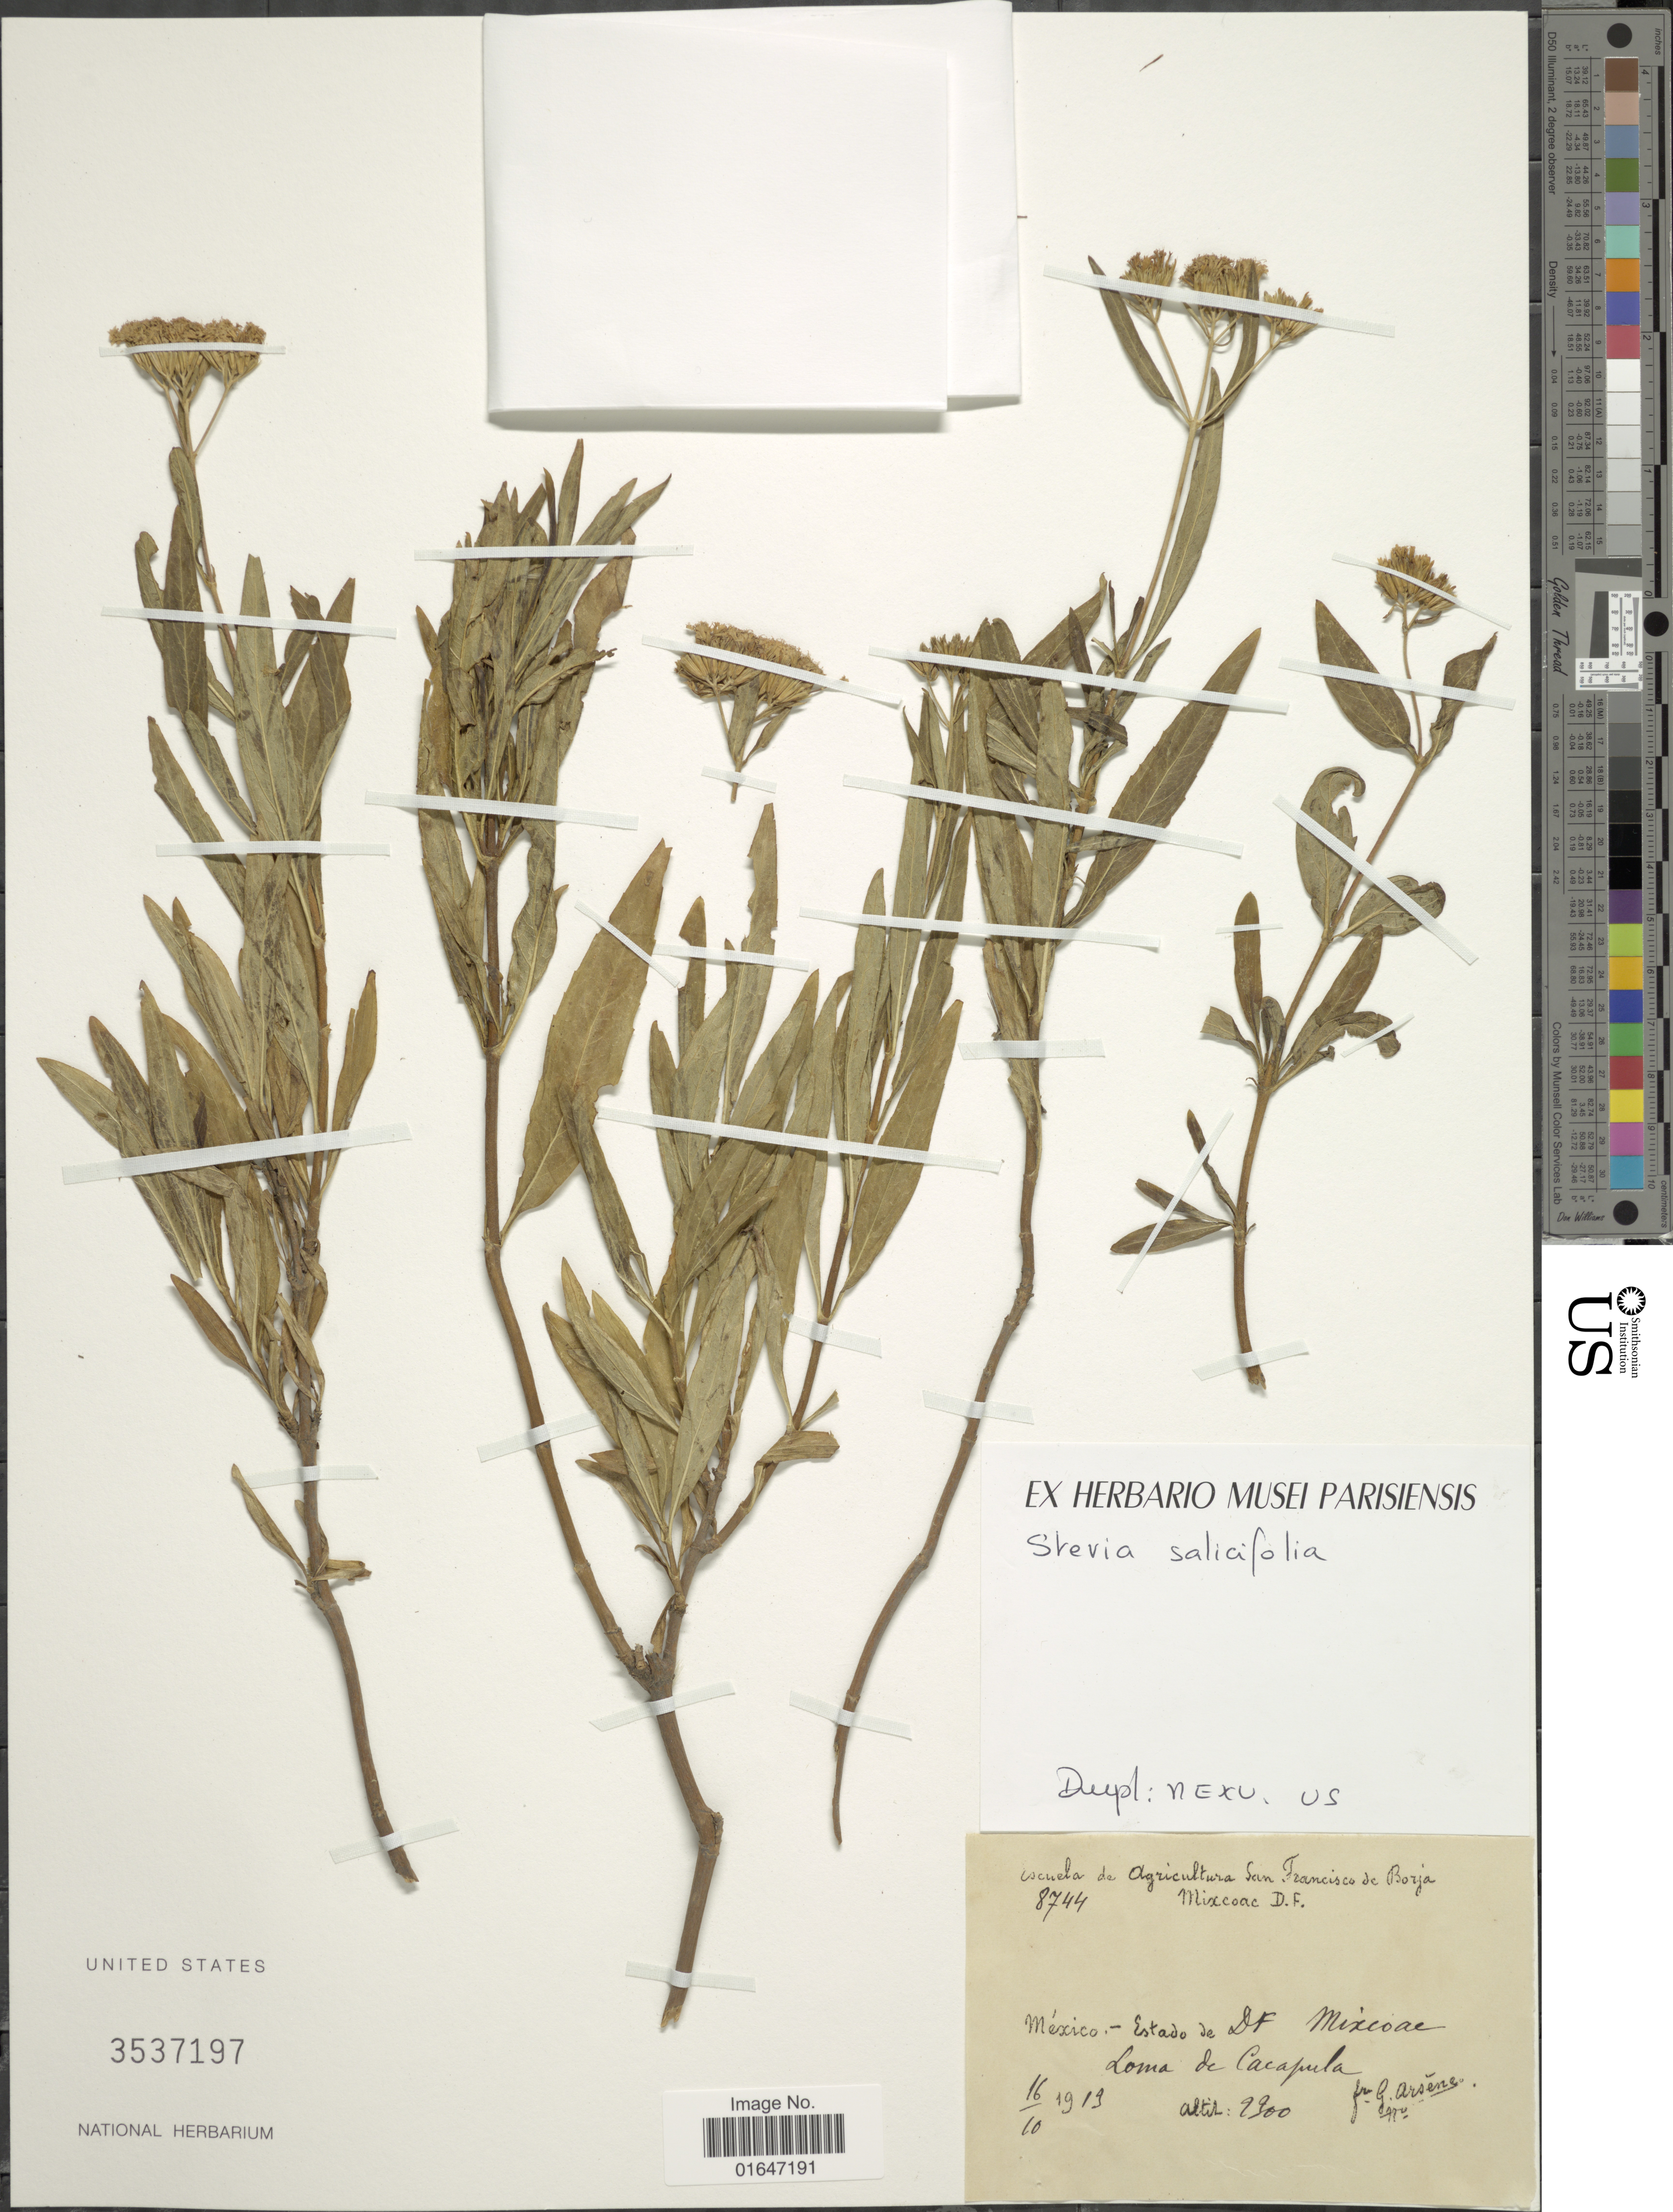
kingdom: Plantae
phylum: Tracheophyta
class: Magnoliopsida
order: Asterales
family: Asteraceae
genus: Stevia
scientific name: Stevia salicifolia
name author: Cav.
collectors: Bro. G. Arsène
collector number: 8744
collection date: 1913-10-16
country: Mexico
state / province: Distrito Federal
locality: Mexico, Estado de DF, Mixcoae, Loma de Cacapula.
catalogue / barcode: US 3537197